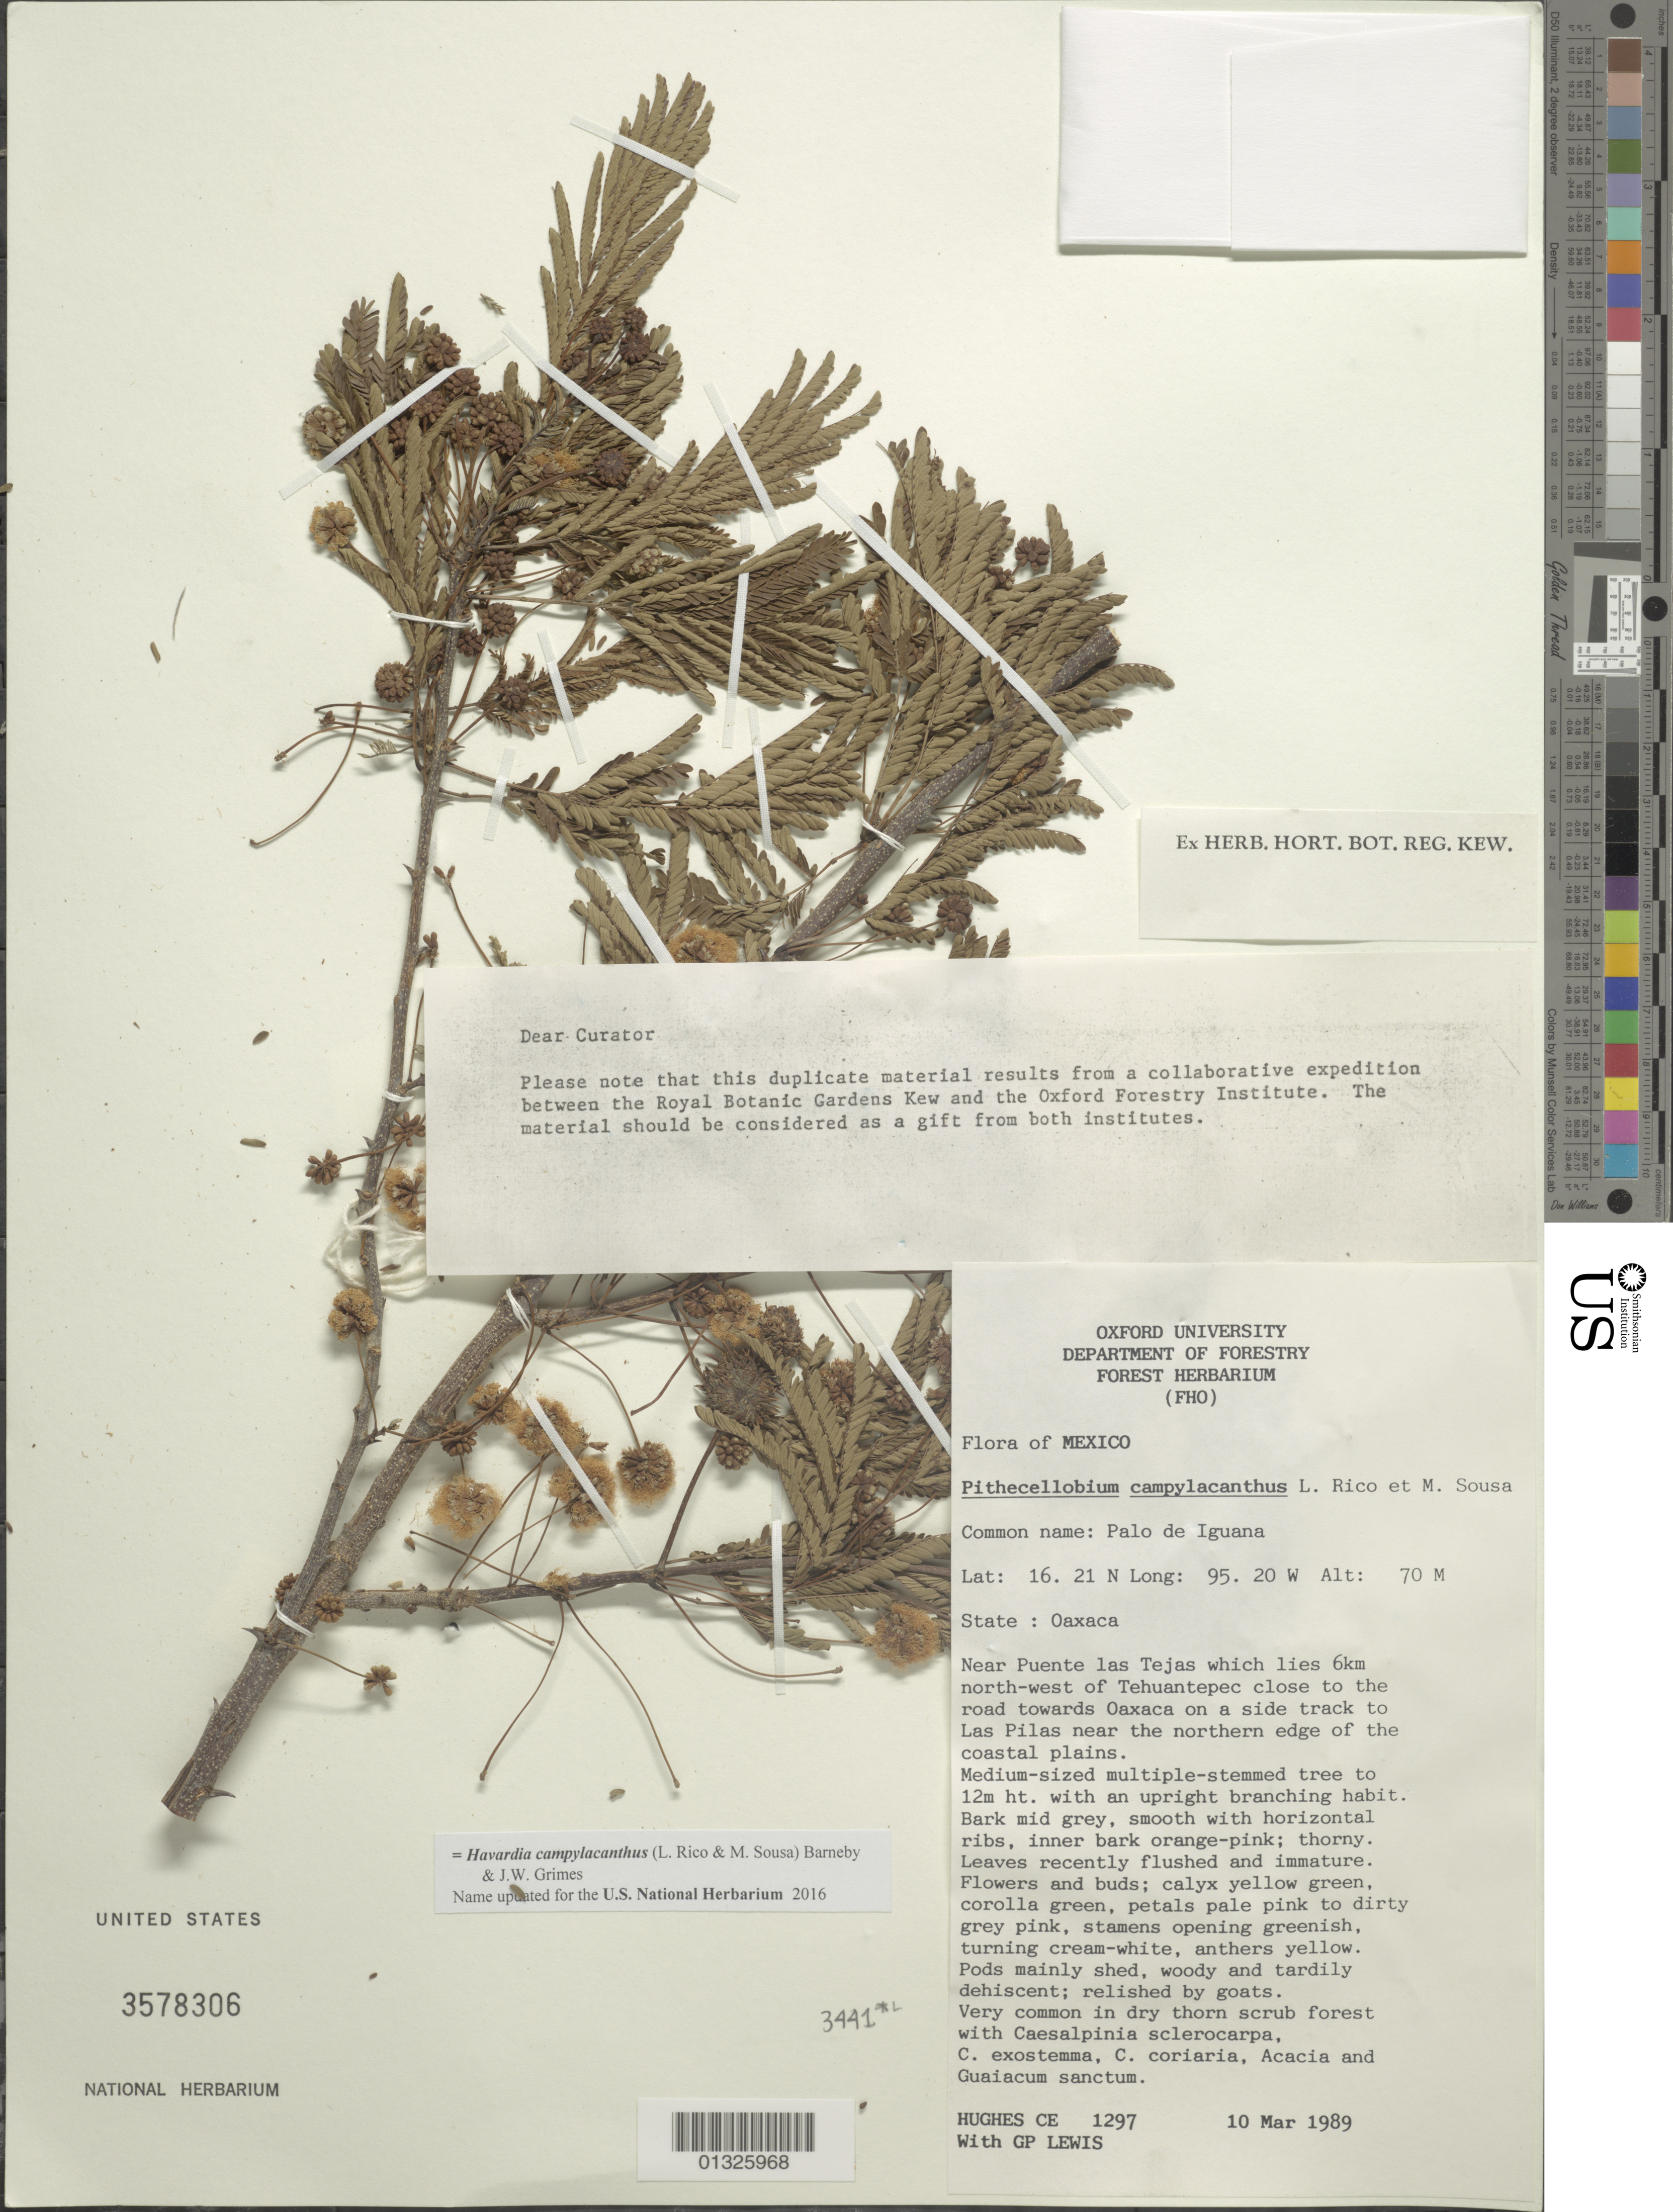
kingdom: Plantae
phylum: Tracheophyta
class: Magnoliopsida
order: Fabales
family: Fabaceae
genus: Gretheria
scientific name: Gretheria campylacantha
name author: (L. Rico & M. Sousa) Duno & Torke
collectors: C. Hughes & G. P. Lewis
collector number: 1297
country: Mexico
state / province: Oaxaca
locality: Near Puente las Tejas which lies 6km north-west of Tehuantepec close to the road towards Oaxaca on a side track to Las Pilas near the northern edge of the coastal plains.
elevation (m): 70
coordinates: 16. 21 N, 95. 20 W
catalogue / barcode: US 3578306